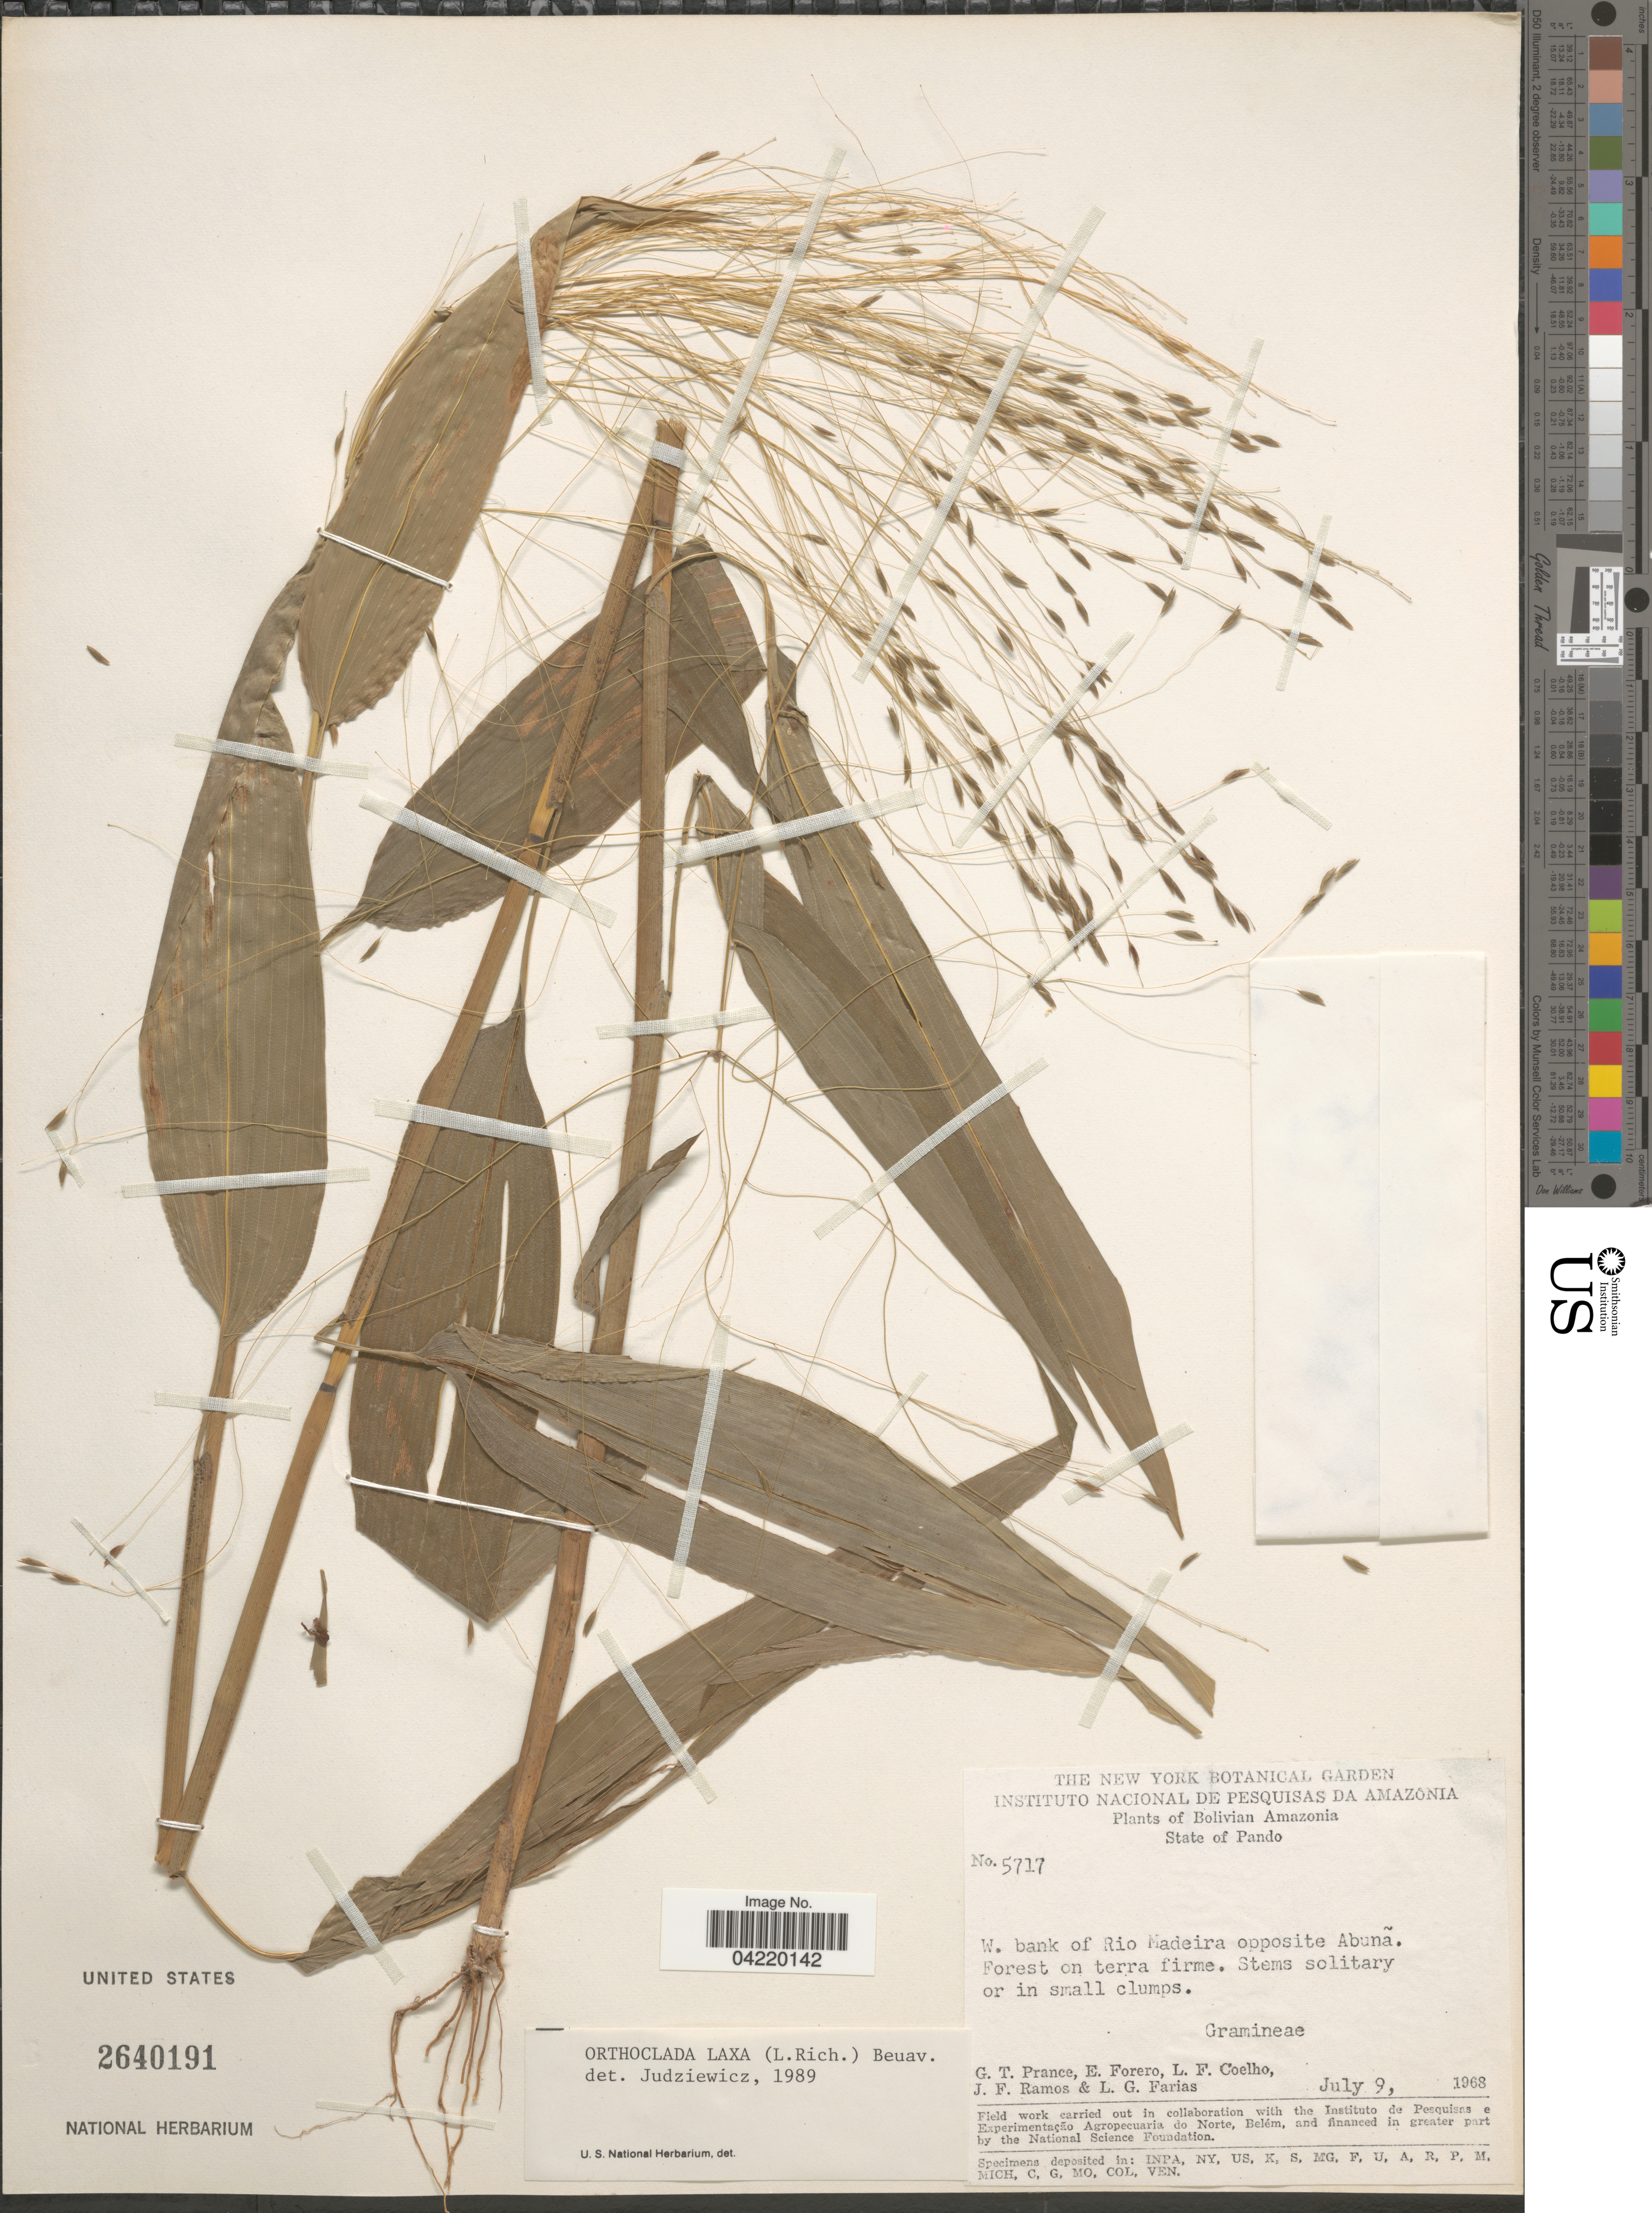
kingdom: Plantae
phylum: Tracheophyta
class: Liliopsida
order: Poales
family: Poaceae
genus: Orthoclada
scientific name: Orthoclada laxa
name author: P. Beauv.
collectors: G. T. Prance, E. Forero, L. F. Coelho, J. F. Ramos & L. G. Farias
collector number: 5717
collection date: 1968-07-09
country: Bolivia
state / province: Pando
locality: Bolivian Amazonia. W. bank of Rio Madeira opposite Abuña. Forest on terra firme.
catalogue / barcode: US 2640191